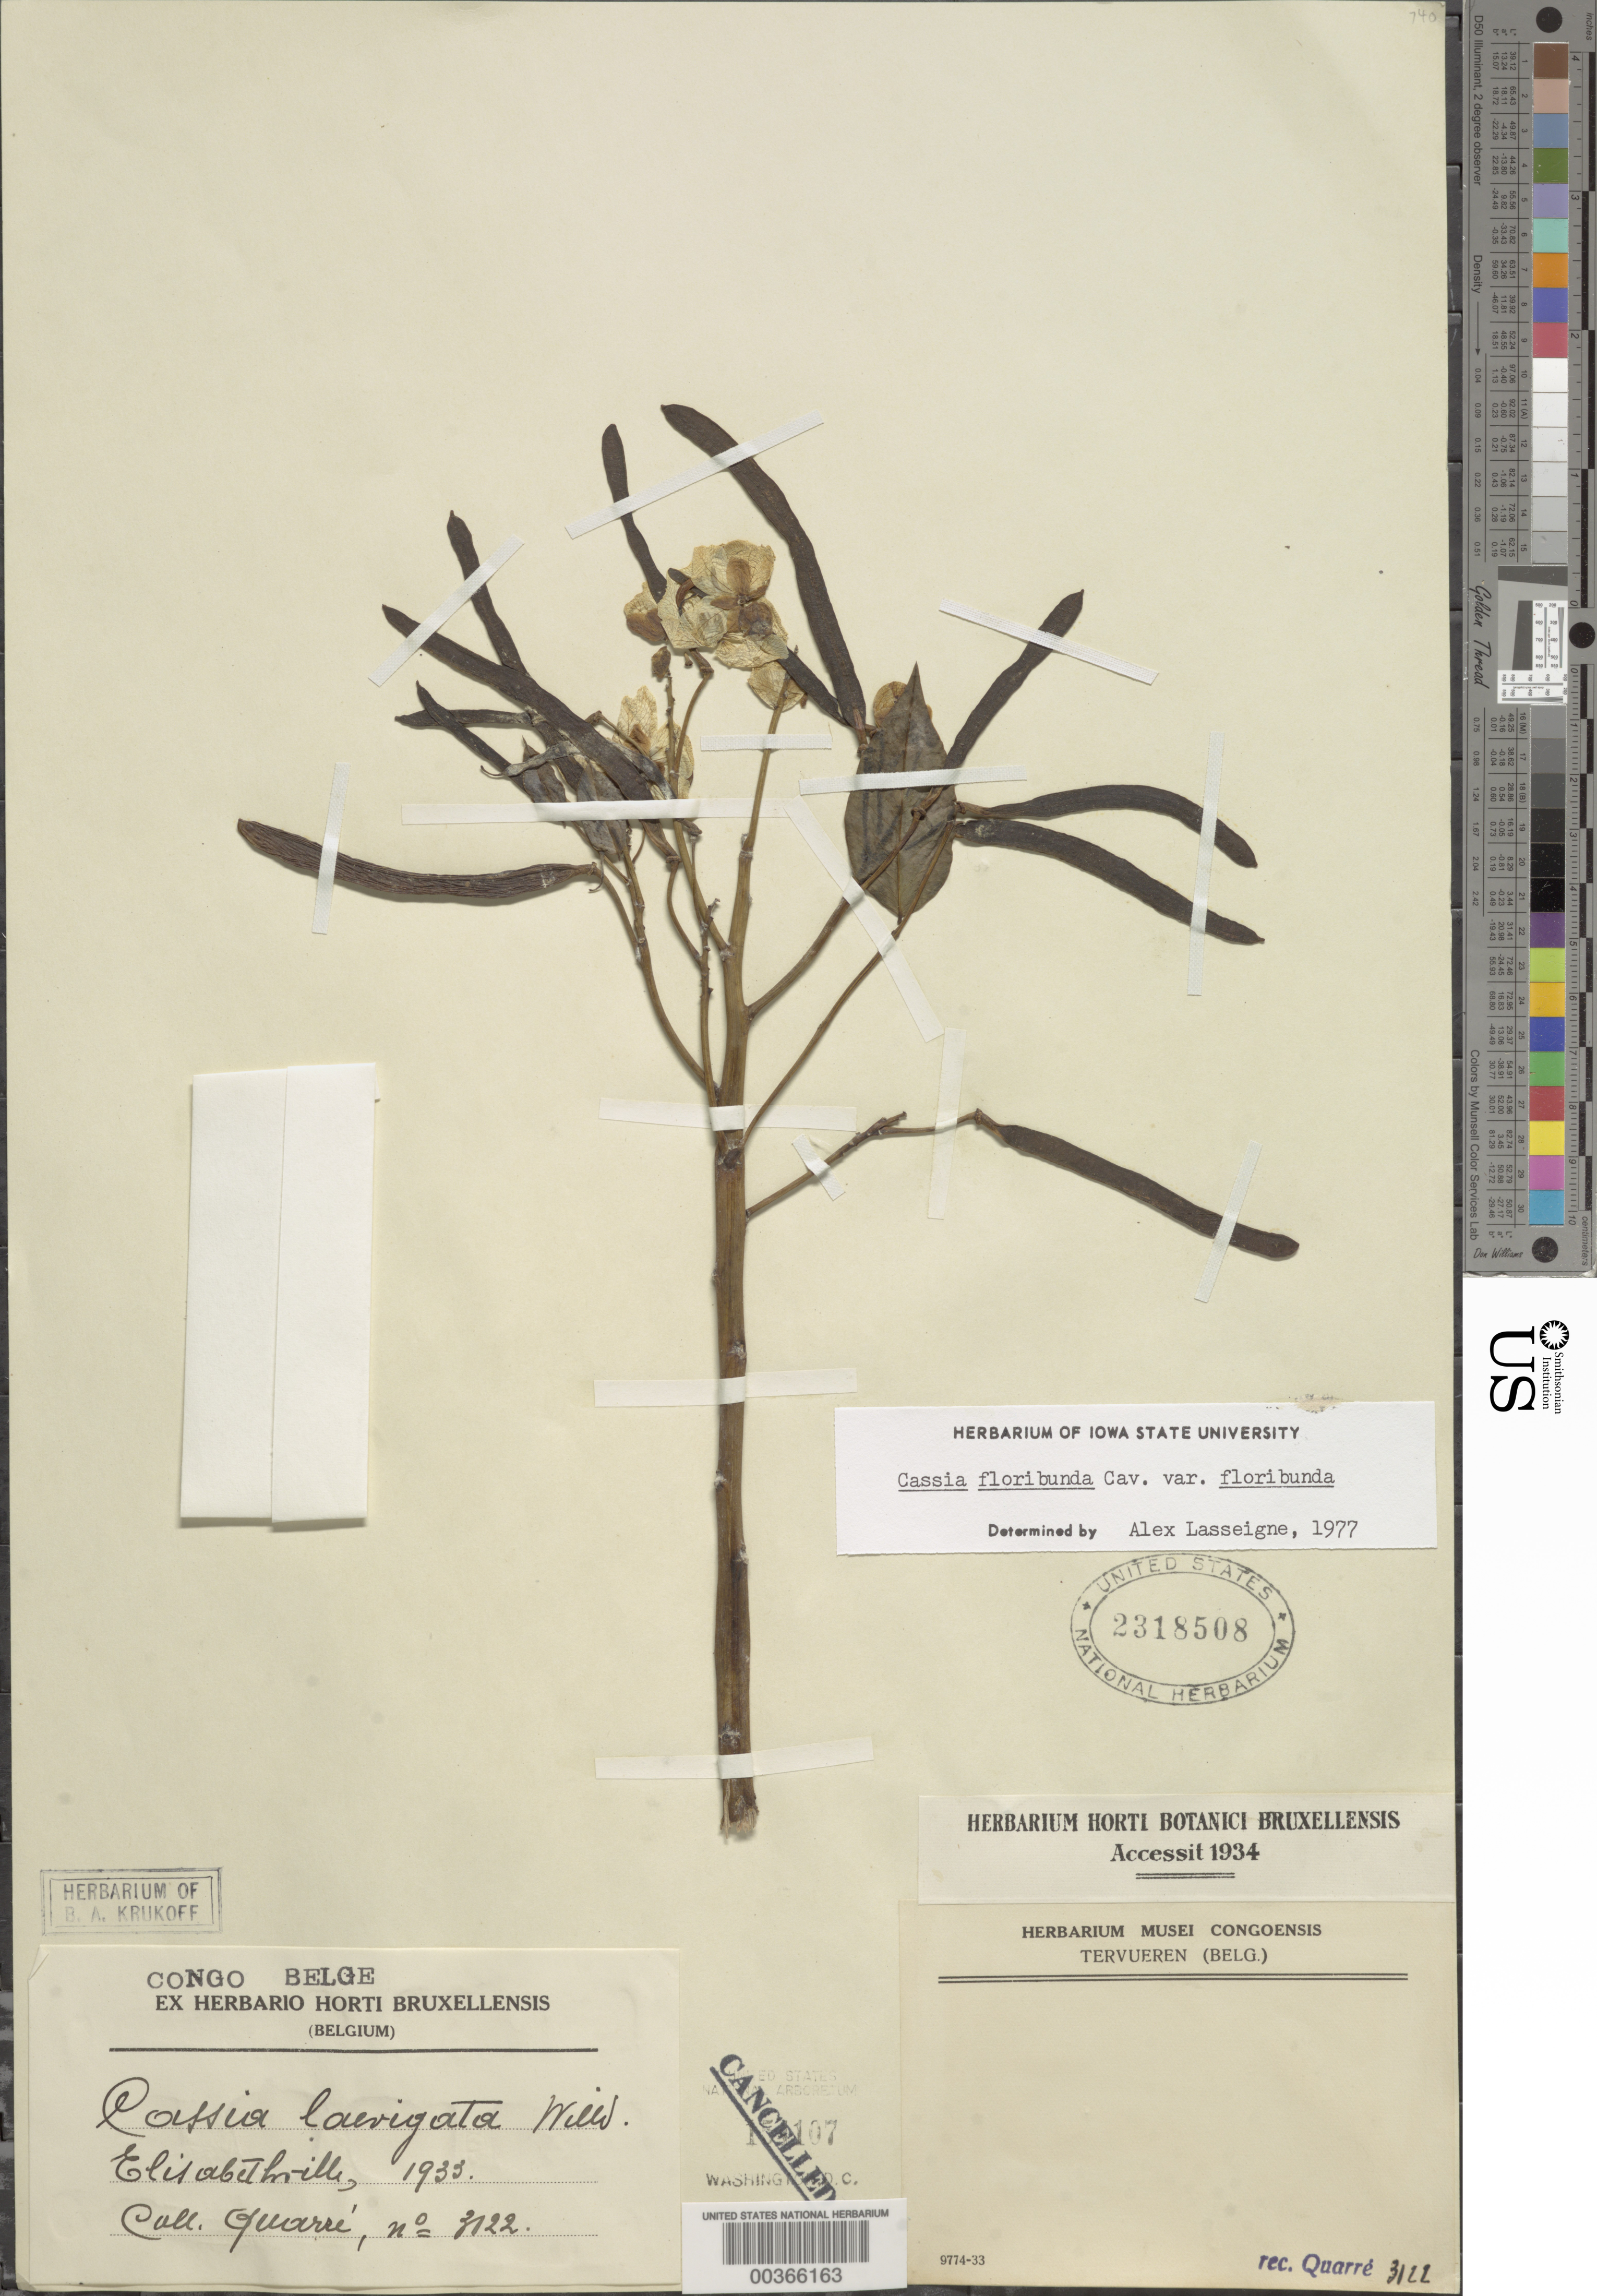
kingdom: Plantae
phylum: Tracheophyta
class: Magnoliopsida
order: Fabales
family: Fabaceae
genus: Senna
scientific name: Senna x floribunda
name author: (Cav.) H.S. Irwin & Barneby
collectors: P. Quarre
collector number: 3122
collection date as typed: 1933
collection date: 1933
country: Congo, Democratic Republic of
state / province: Haut-Katanga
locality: Elisabethville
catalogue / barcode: US 2318508